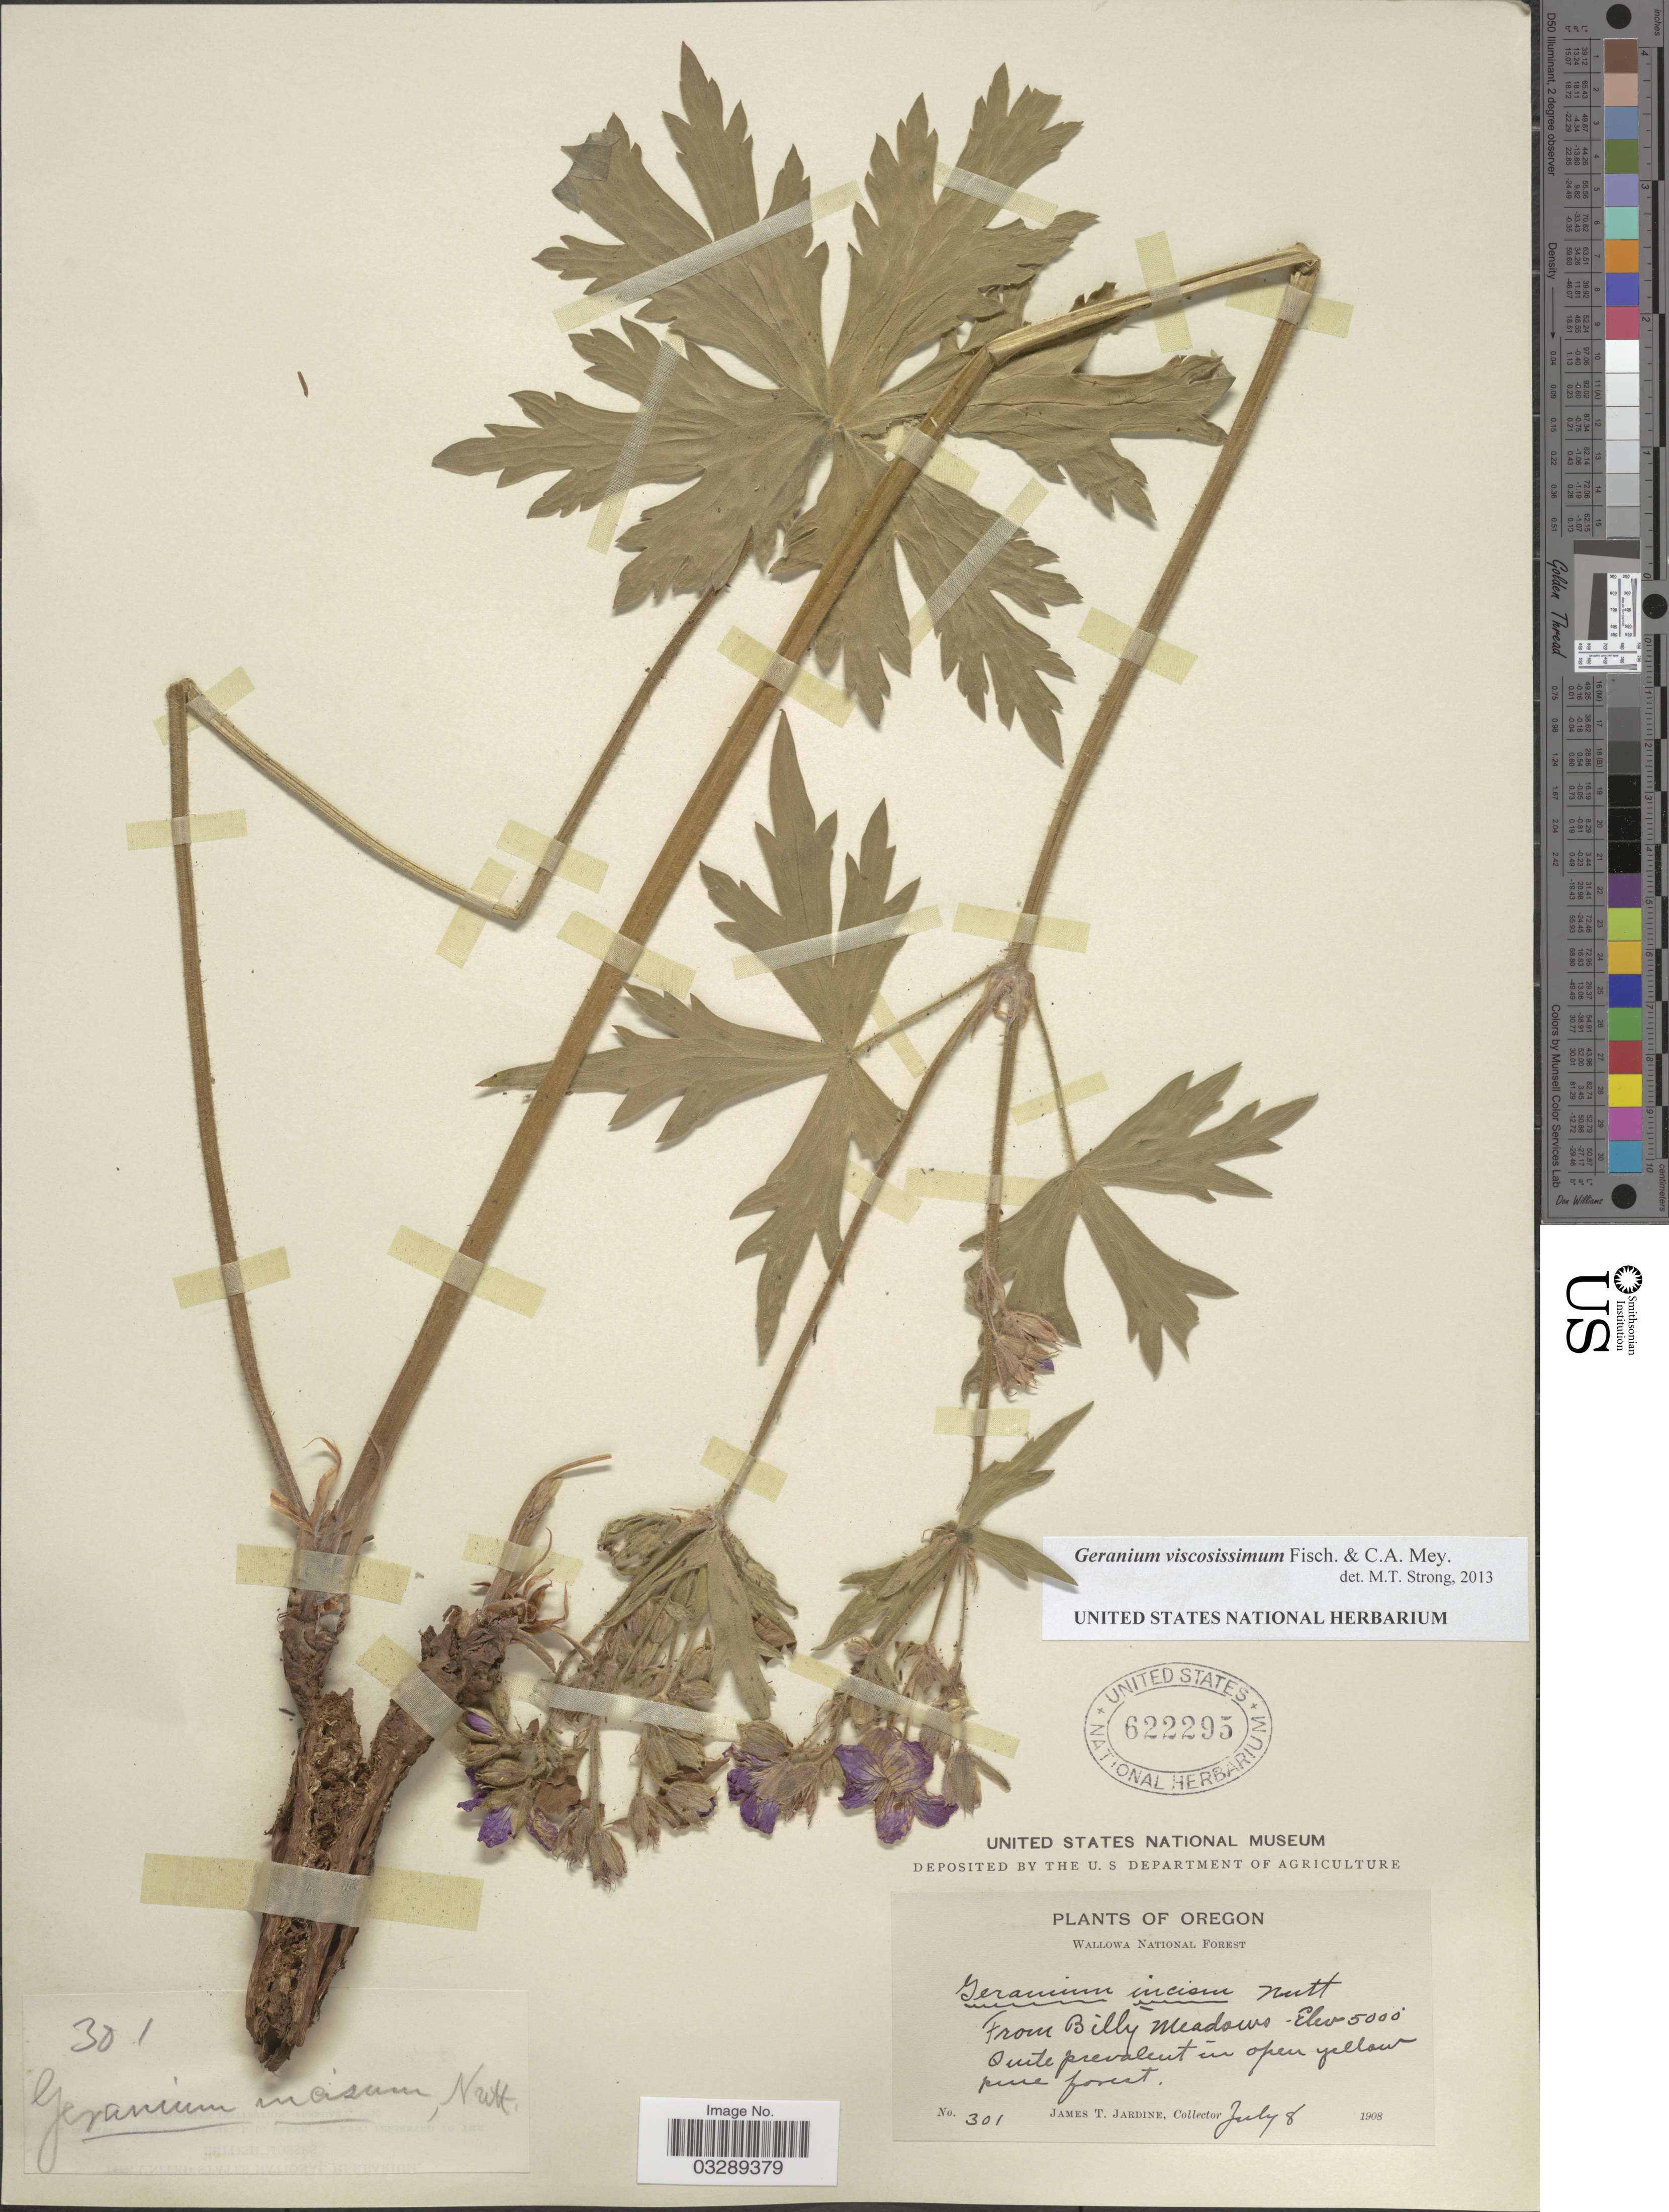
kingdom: Plantae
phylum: Tracheophyta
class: Magnoliopsida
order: Geraniales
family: Geraniaceae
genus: Geranium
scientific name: Geranium viscosissimum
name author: Fisch. & C.A. Mey.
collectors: J. T. Jardine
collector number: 301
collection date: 1908-07-08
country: United States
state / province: Oregon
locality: Wallowa National Forest, From Billy meadows.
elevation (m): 1524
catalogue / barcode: US 622295